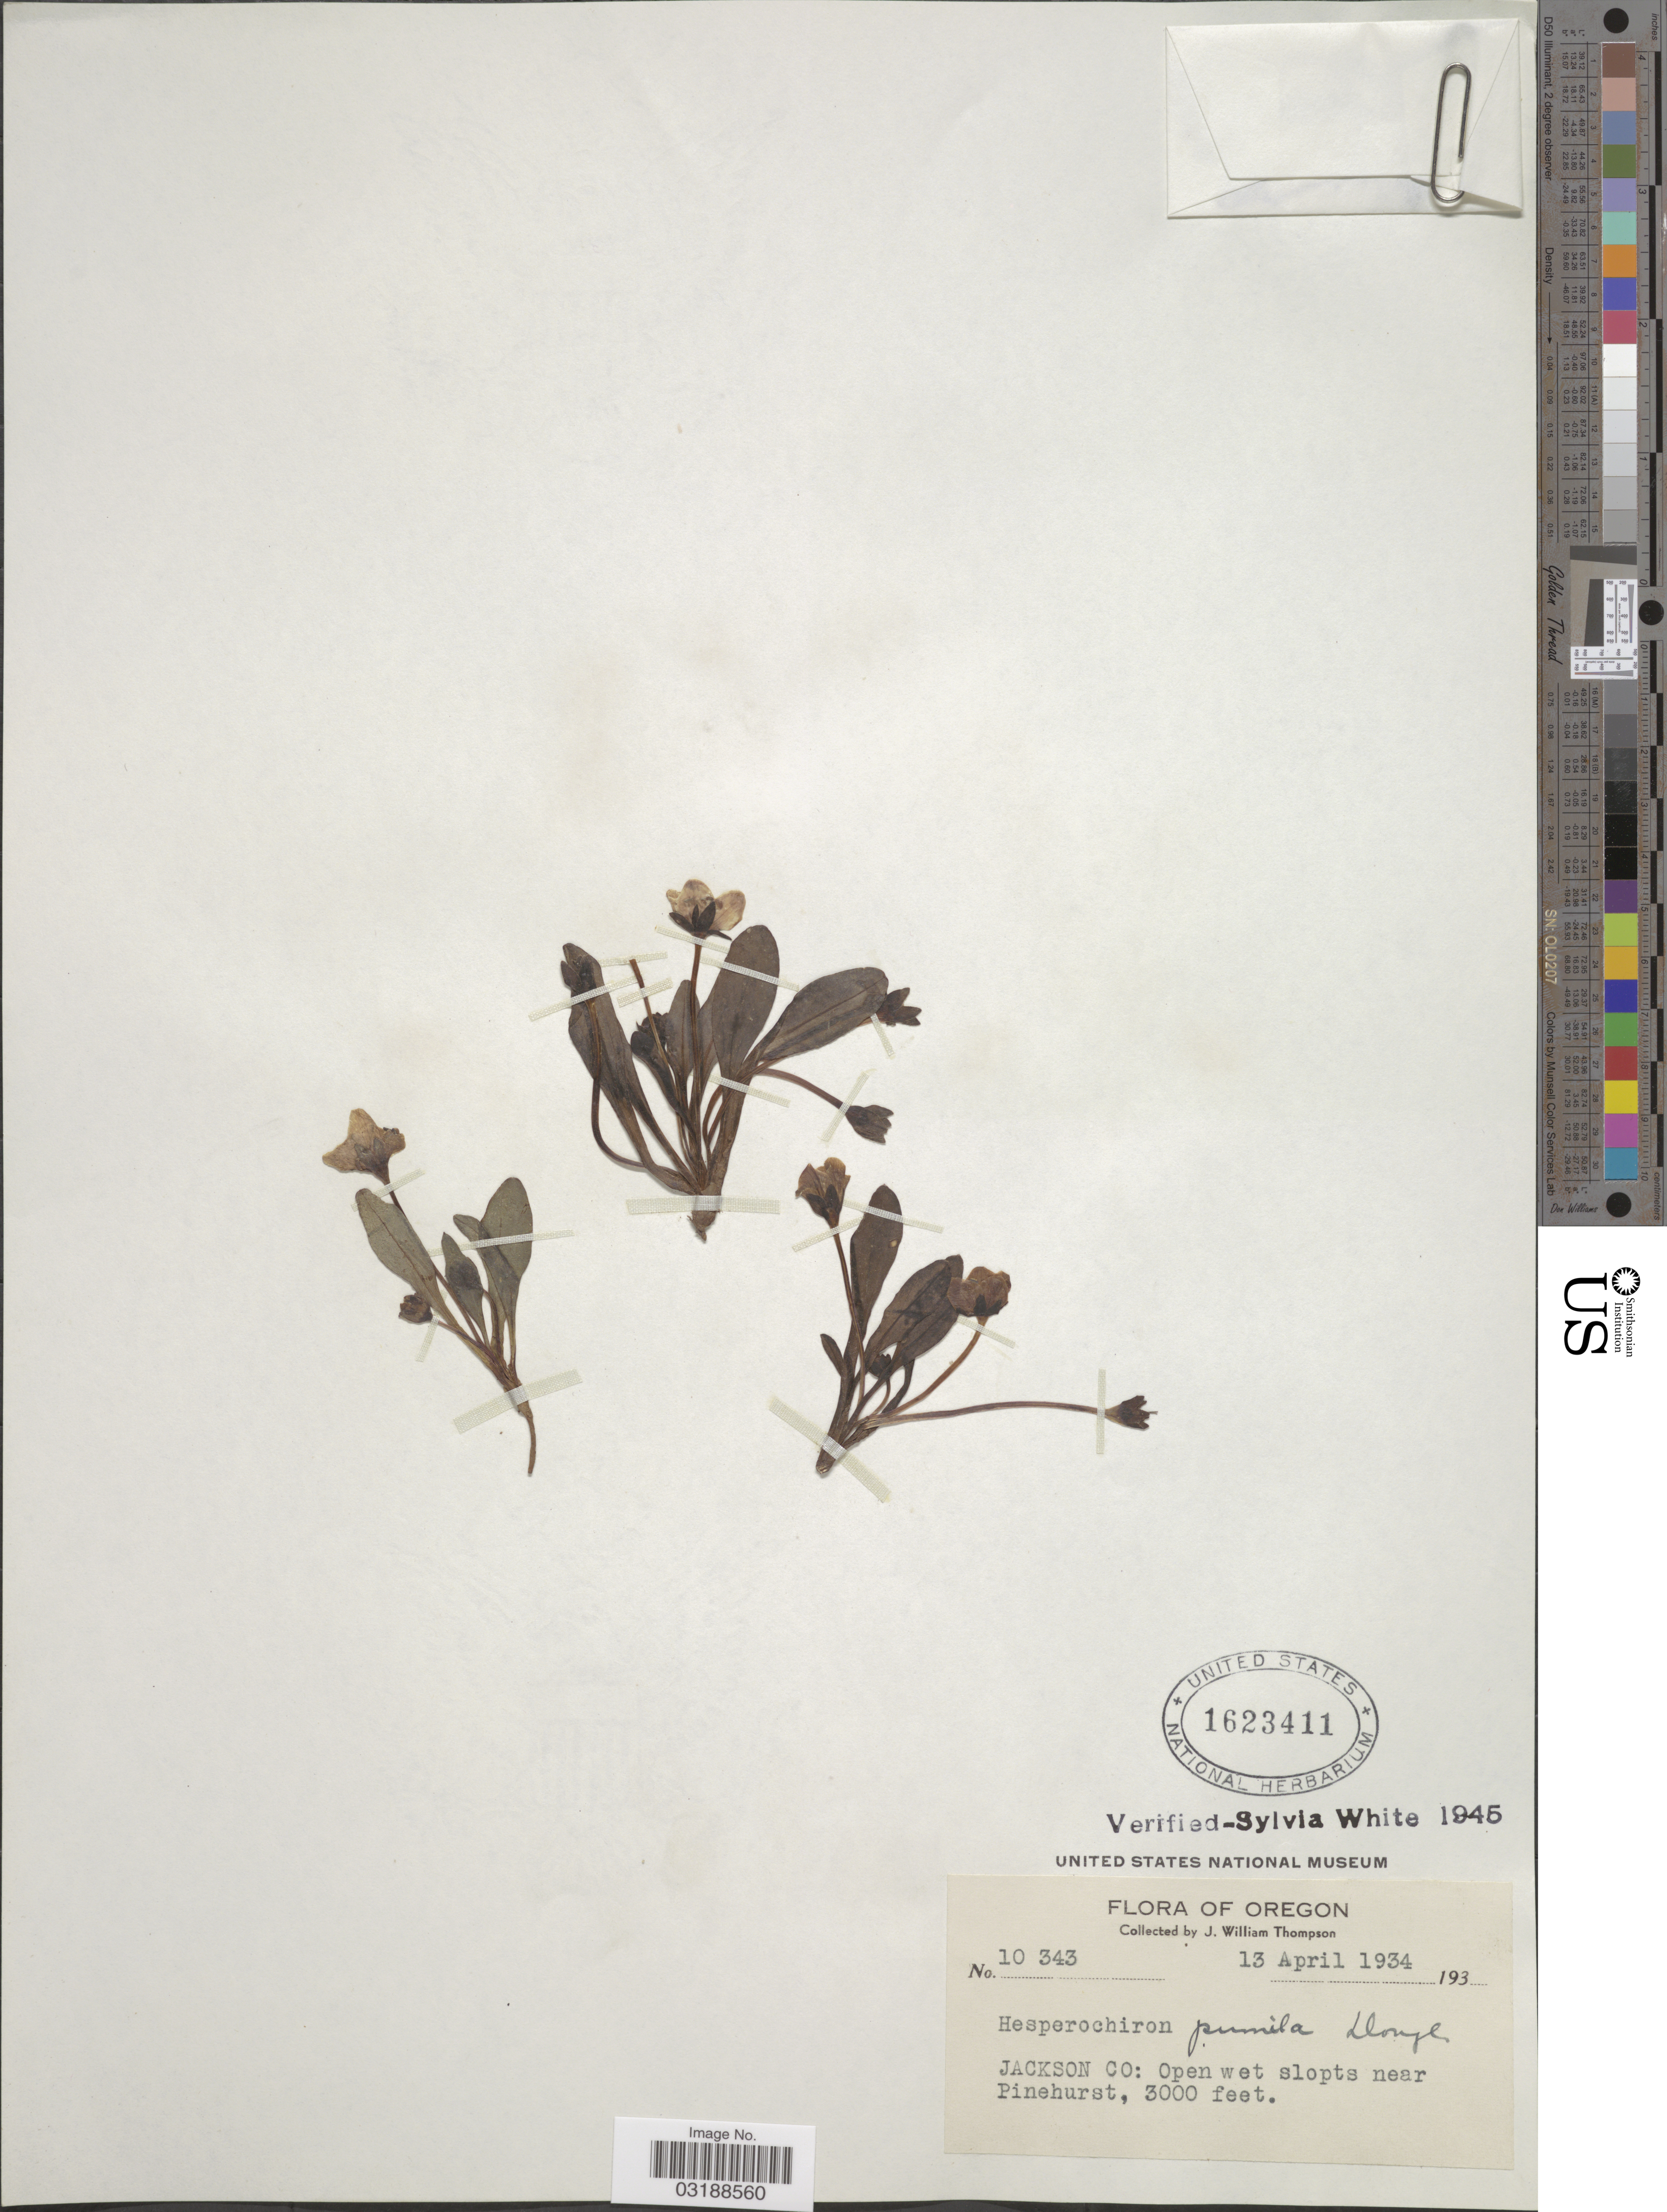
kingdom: Plantae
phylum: Tracheophyta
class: Magnoliopsida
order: Boraginales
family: Hydrophyllaceae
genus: Hesperochiron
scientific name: Hesperochiron pumilus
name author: (Griseb.) Porter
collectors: J. W. Thompson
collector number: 10343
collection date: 1934-04-13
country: United States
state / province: Oregon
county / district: Jackson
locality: Jackson Co: Open wet slopts near Pinehurst.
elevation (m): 914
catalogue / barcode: US 1623411